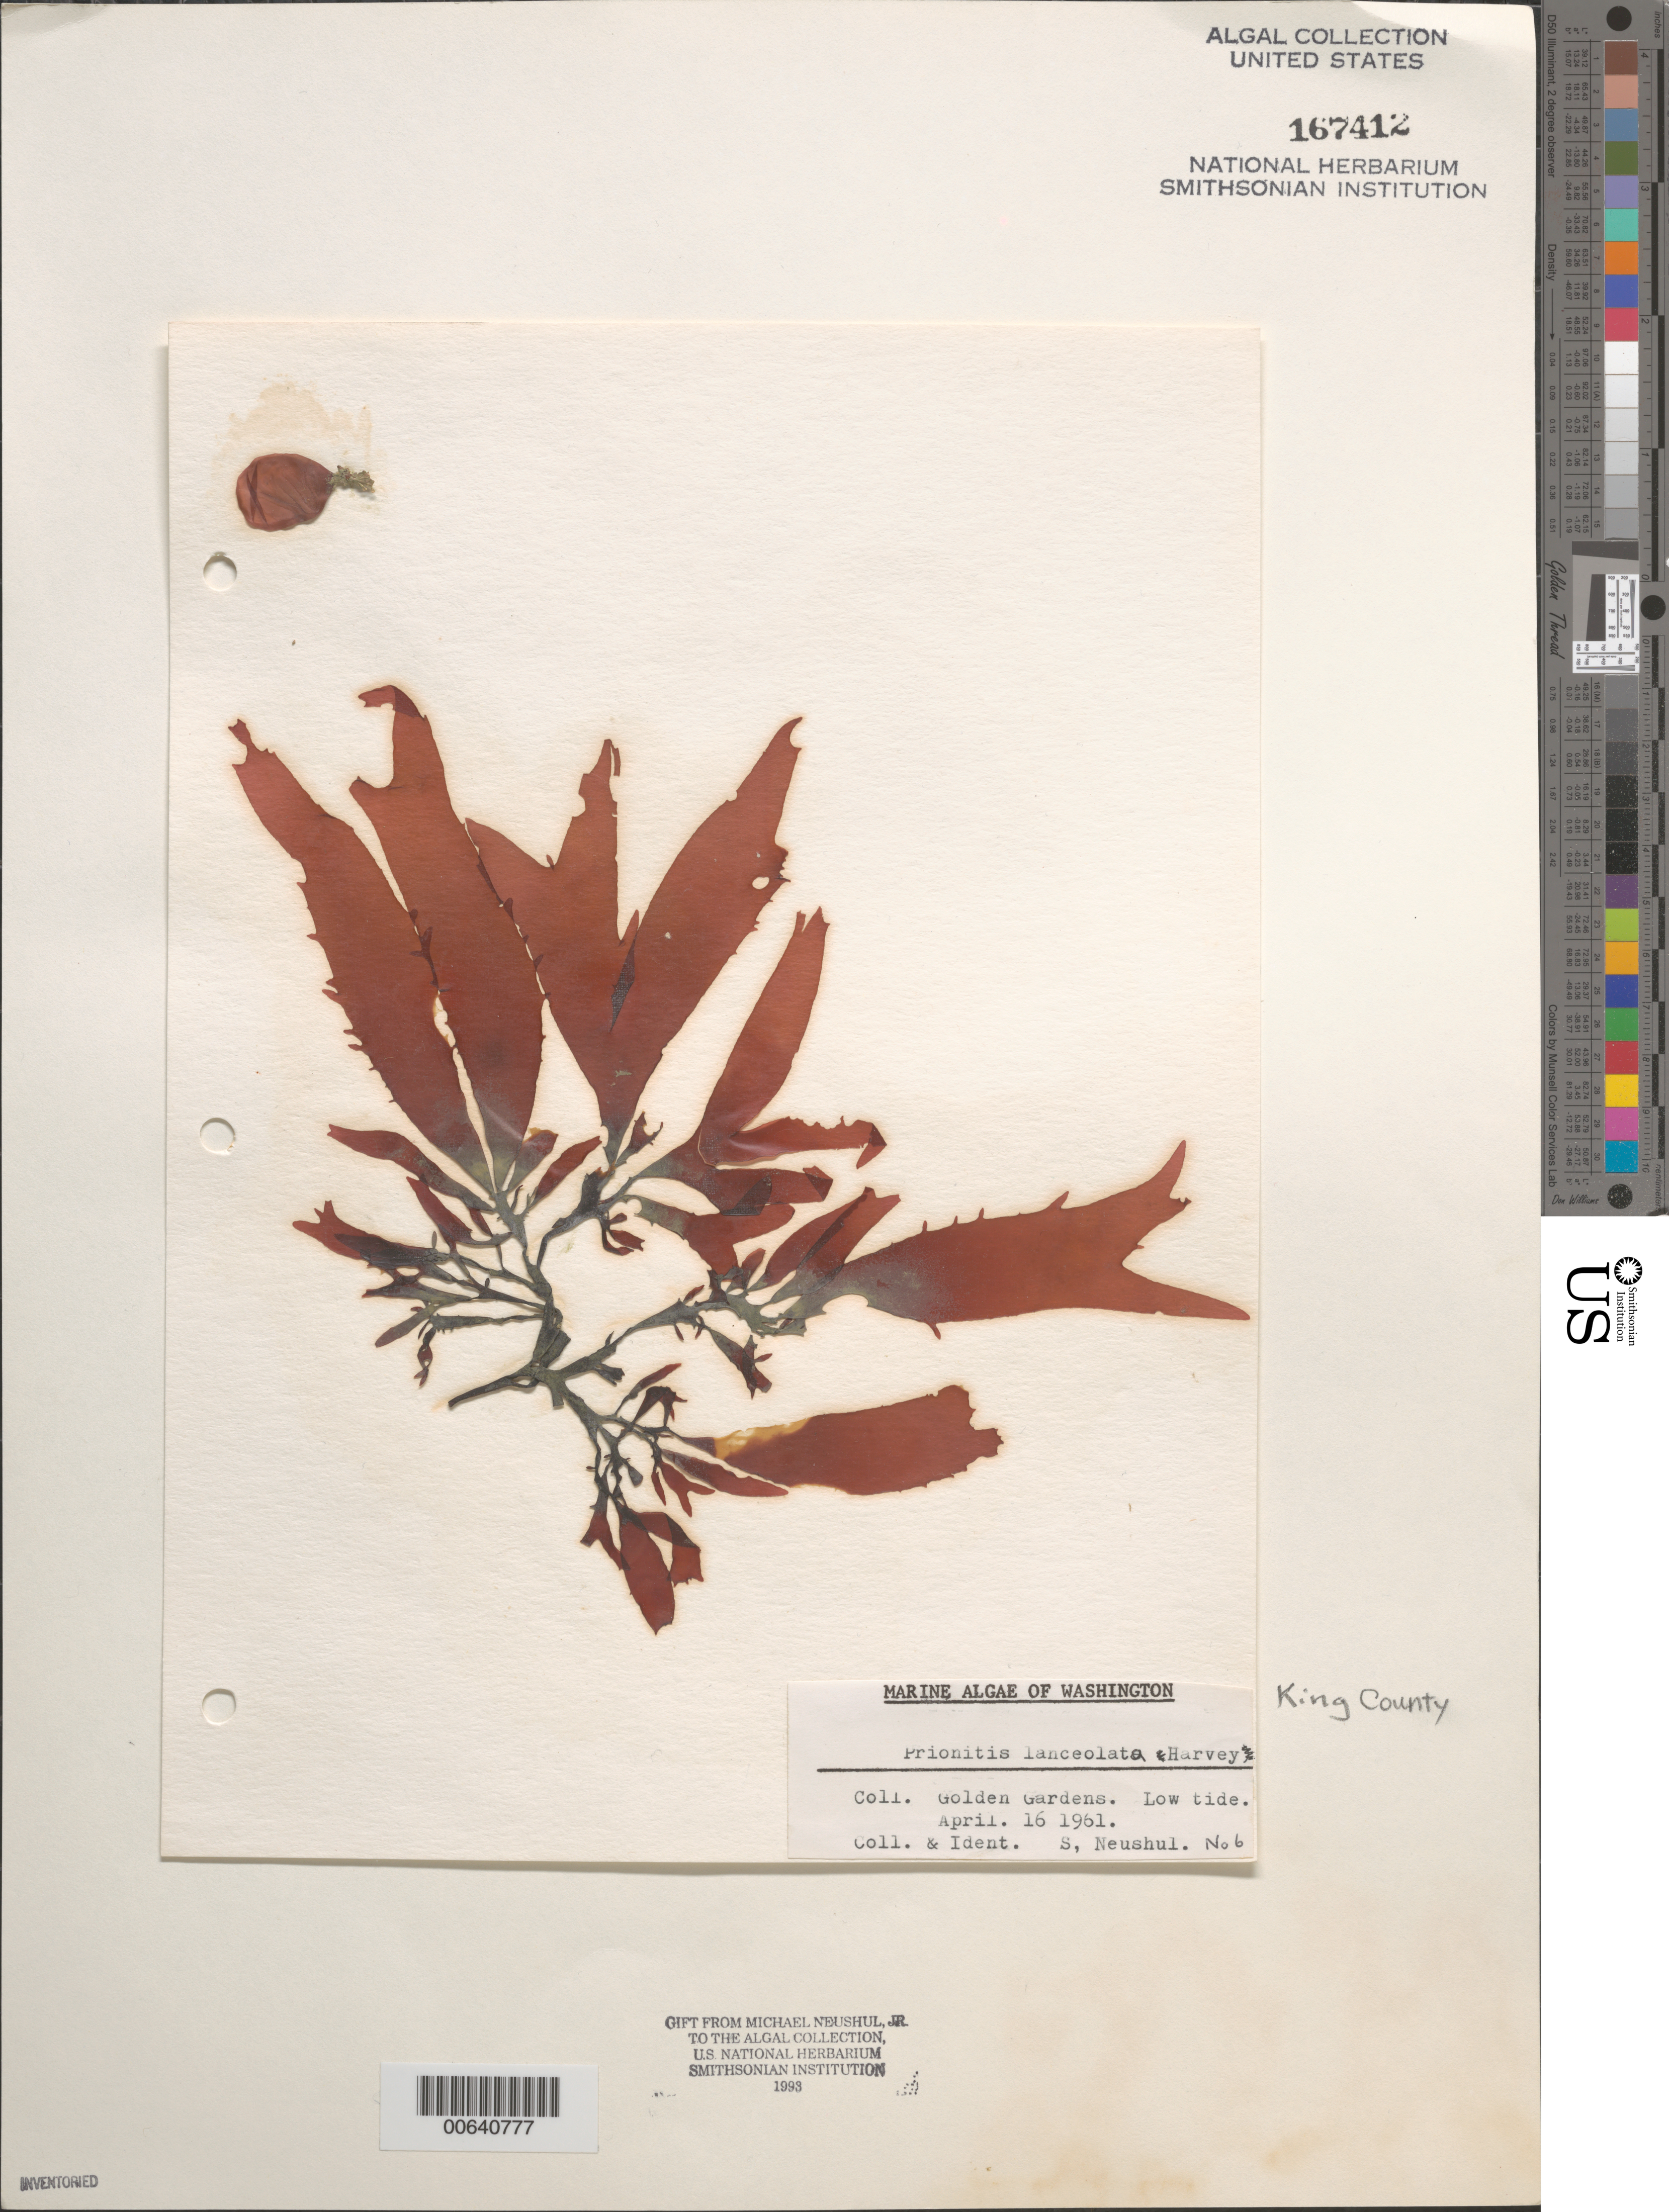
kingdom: Plantae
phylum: Rhodophyta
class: Florideophyceae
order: Cryptonemiales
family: Cryptonemiaceae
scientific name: Prionitis lanceolata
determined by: Neushul, S.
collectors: S. Neushul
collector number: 6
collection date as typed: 16 Apr 1961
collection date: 1961-04-16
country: United States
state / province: Washington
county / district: King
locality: Golden Gardens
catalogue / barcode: US 167412